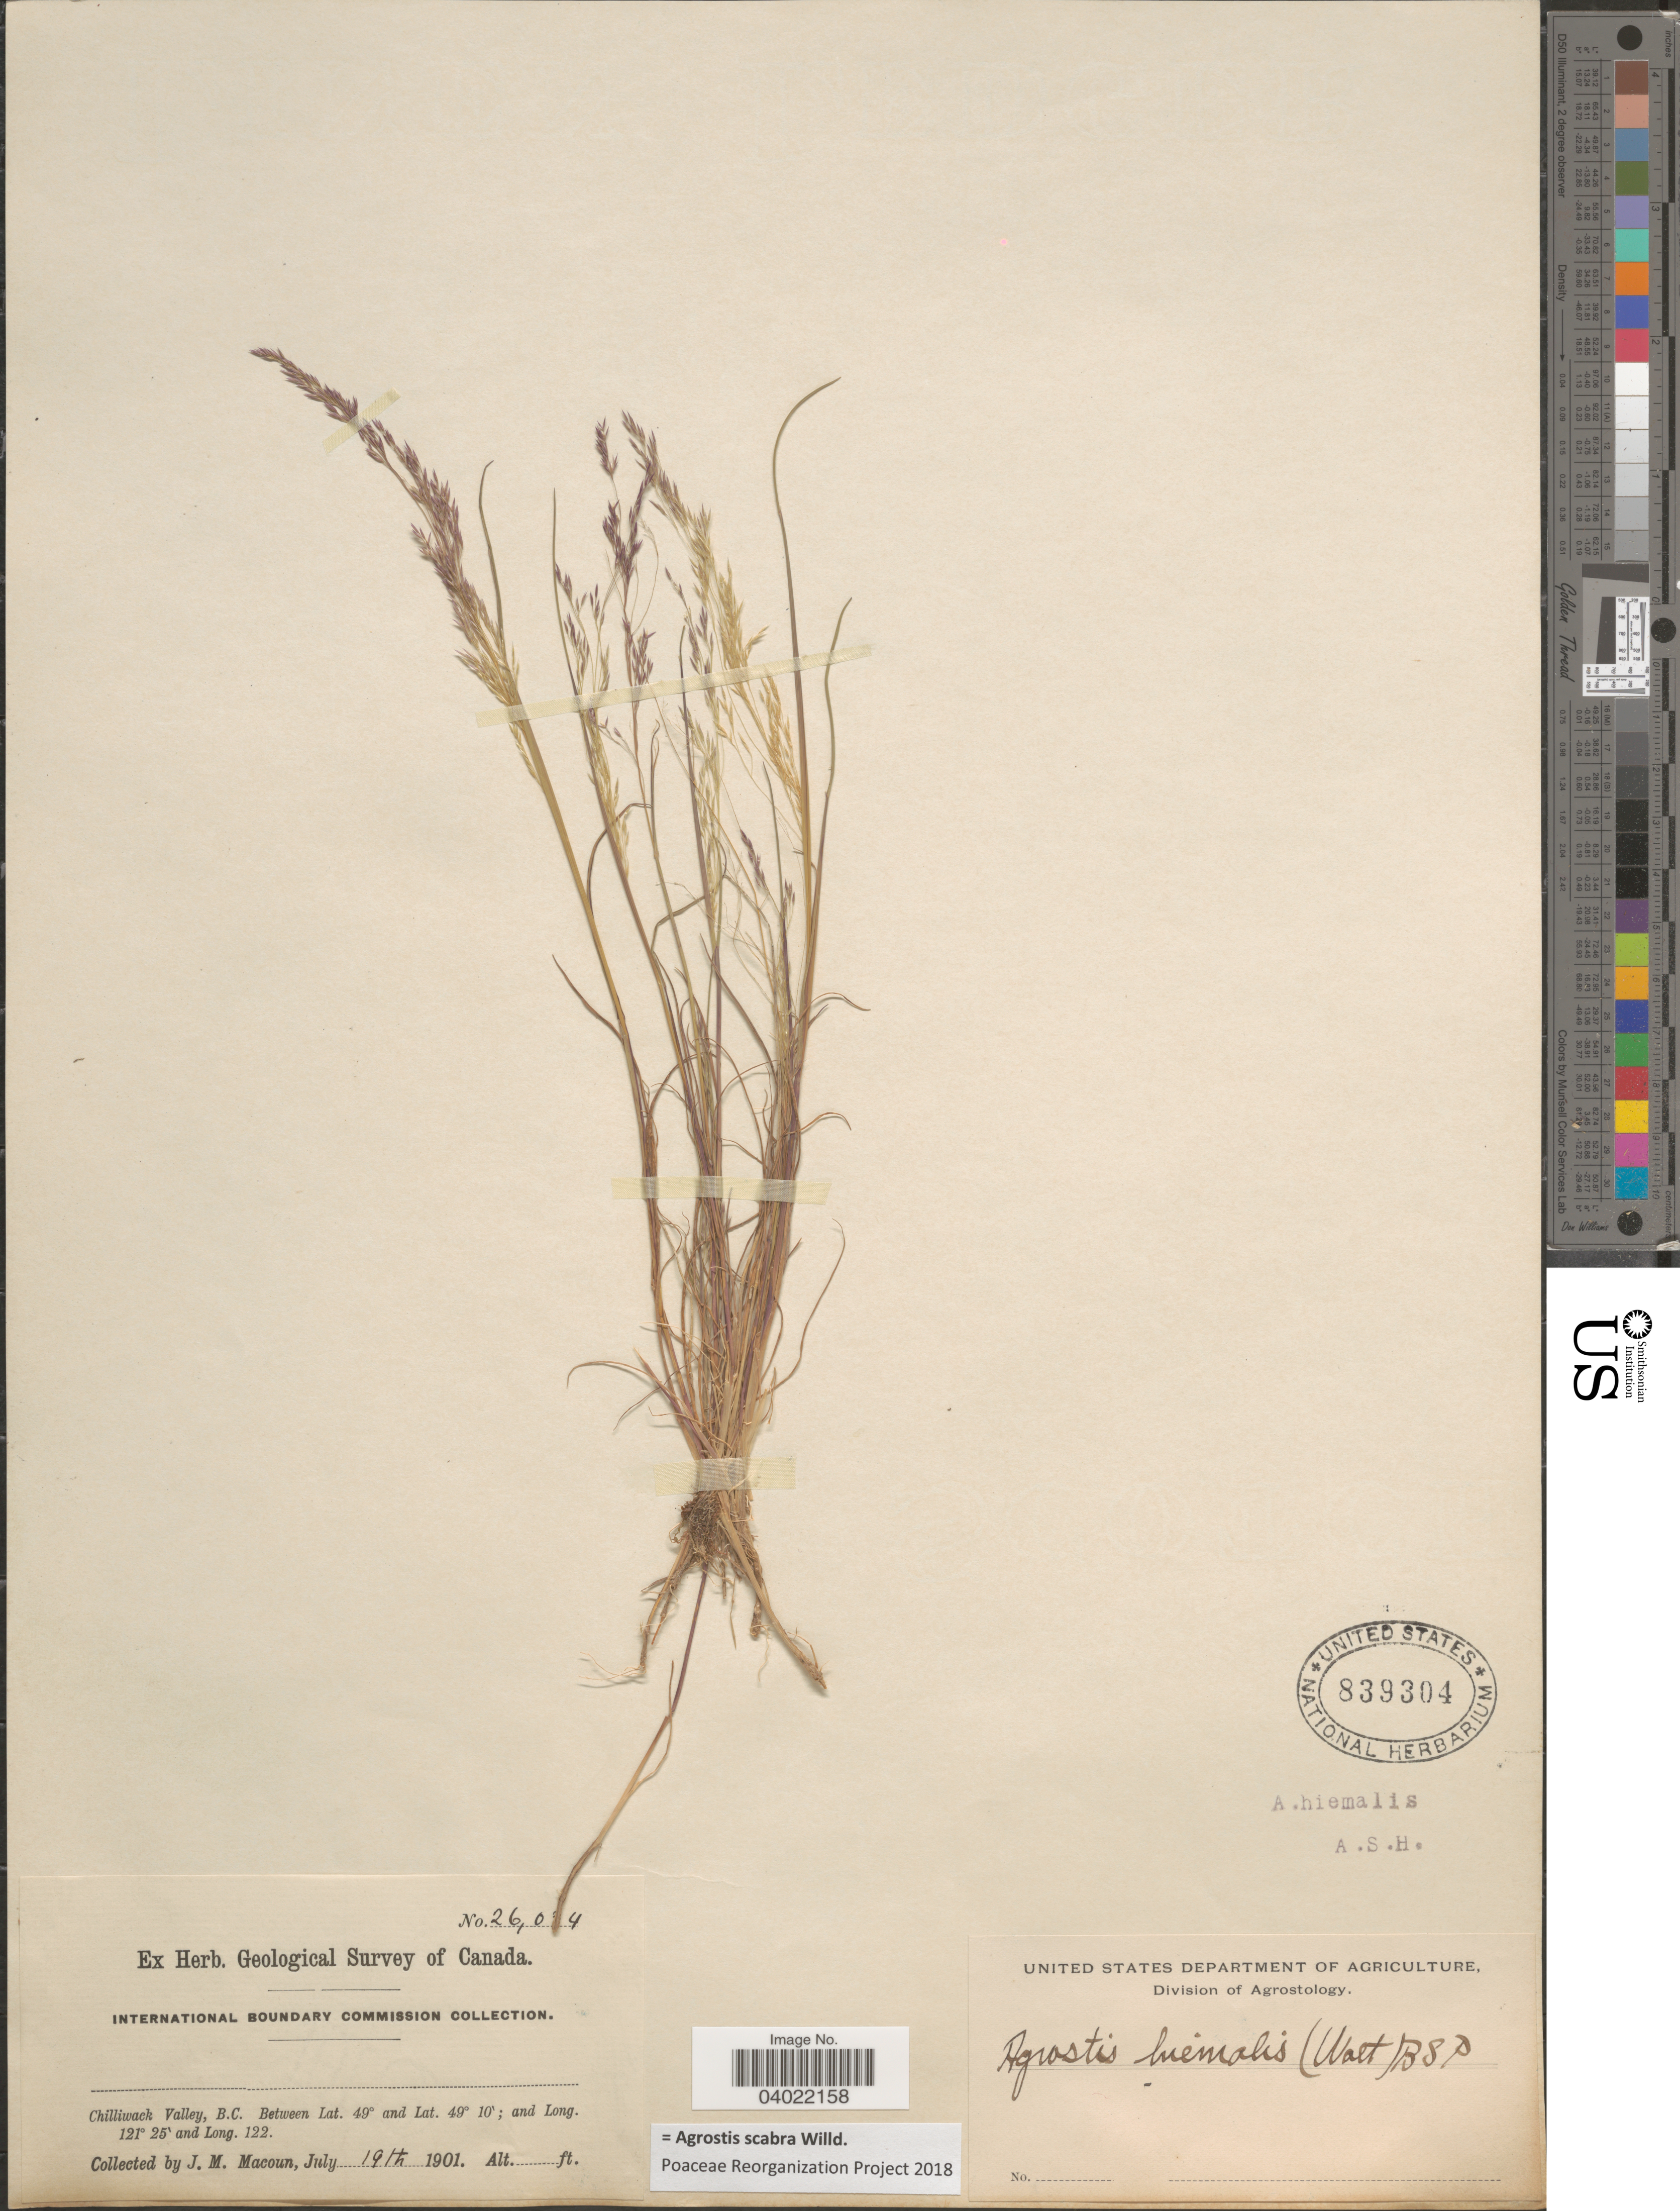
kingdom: Plantae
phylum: Tracheophyta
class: Liliopsida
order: Poales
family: Poaceae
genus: Agrostis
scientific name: Agrostis scabra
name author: Willd.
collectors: J. M. Macoun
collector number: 260!4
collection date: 1901-07-19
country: Canada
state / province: British Columbia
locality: Chilliwack Valley.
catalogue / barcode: US 839304